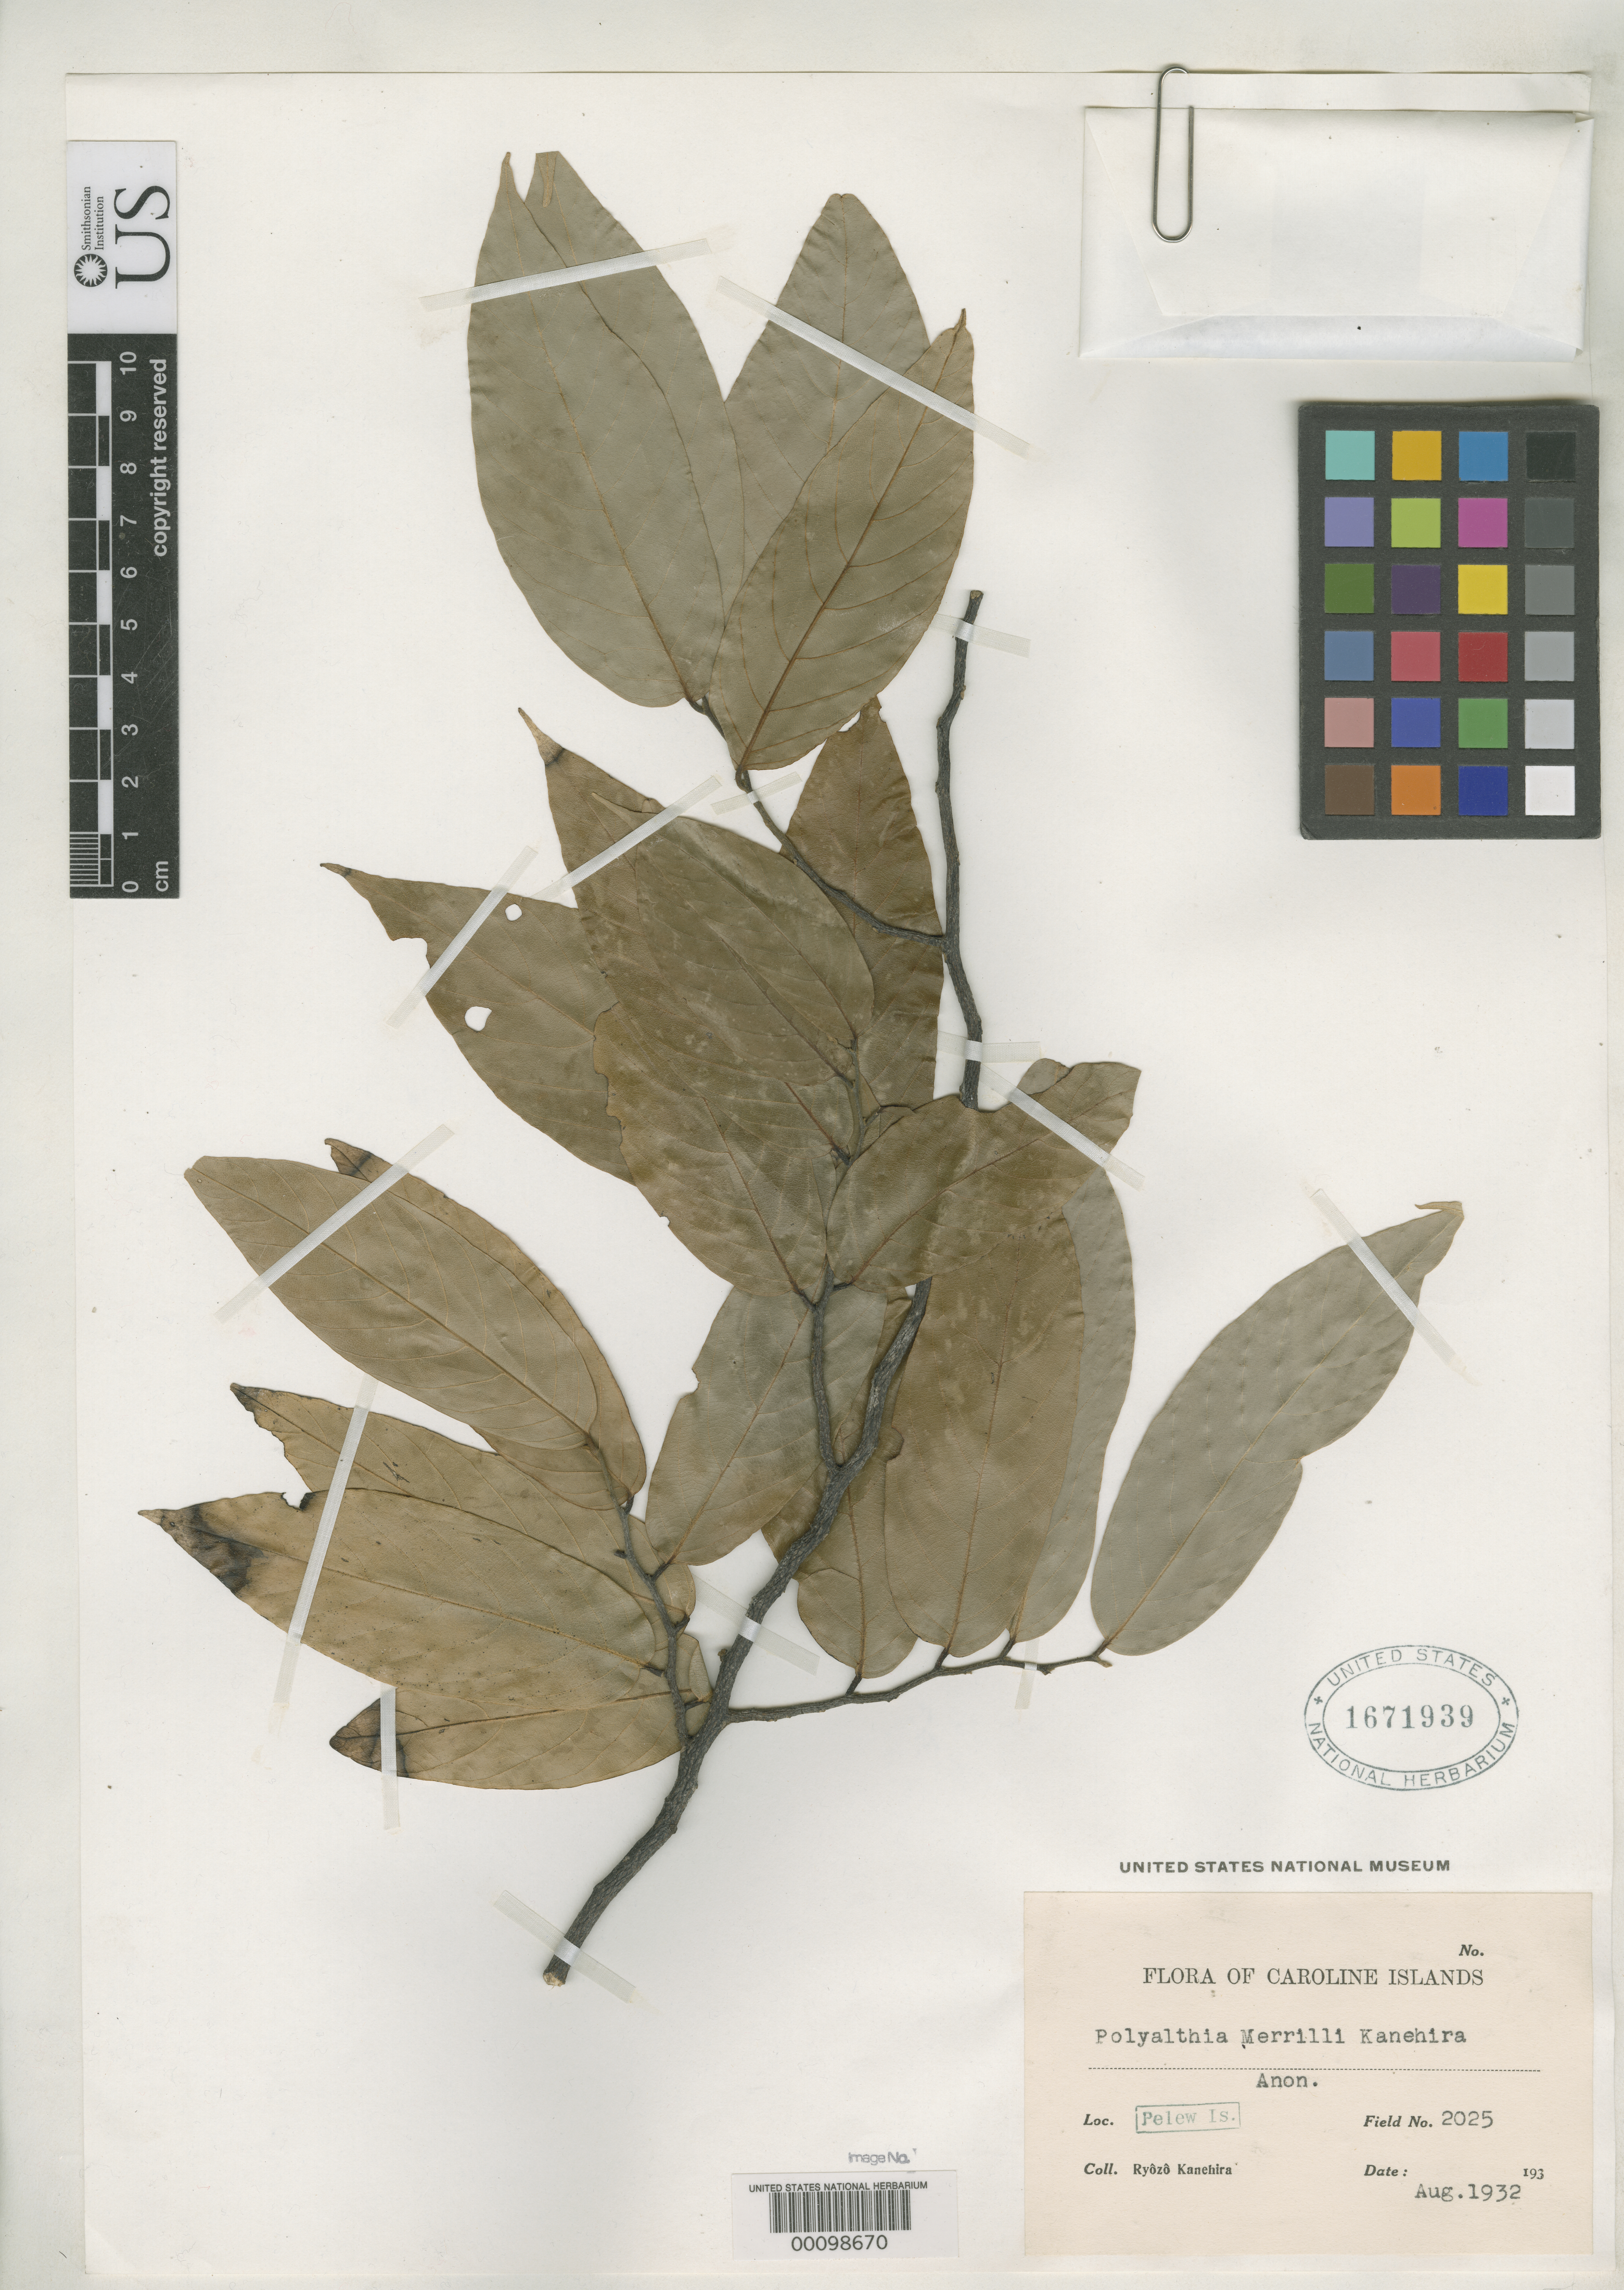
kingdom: Plantae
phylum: Tracheophyta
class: Magnoliopsida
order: Magnoliales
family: Annonaceae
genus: Polyalthia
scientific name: Polyalthia merrillii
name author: Kaneh.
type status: Type Collection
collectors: R. Kanehira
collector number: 2025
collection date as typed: Aug 1932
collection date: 1932-08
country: Palau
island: Belau [Palau] Is.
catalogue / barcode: US 1671939